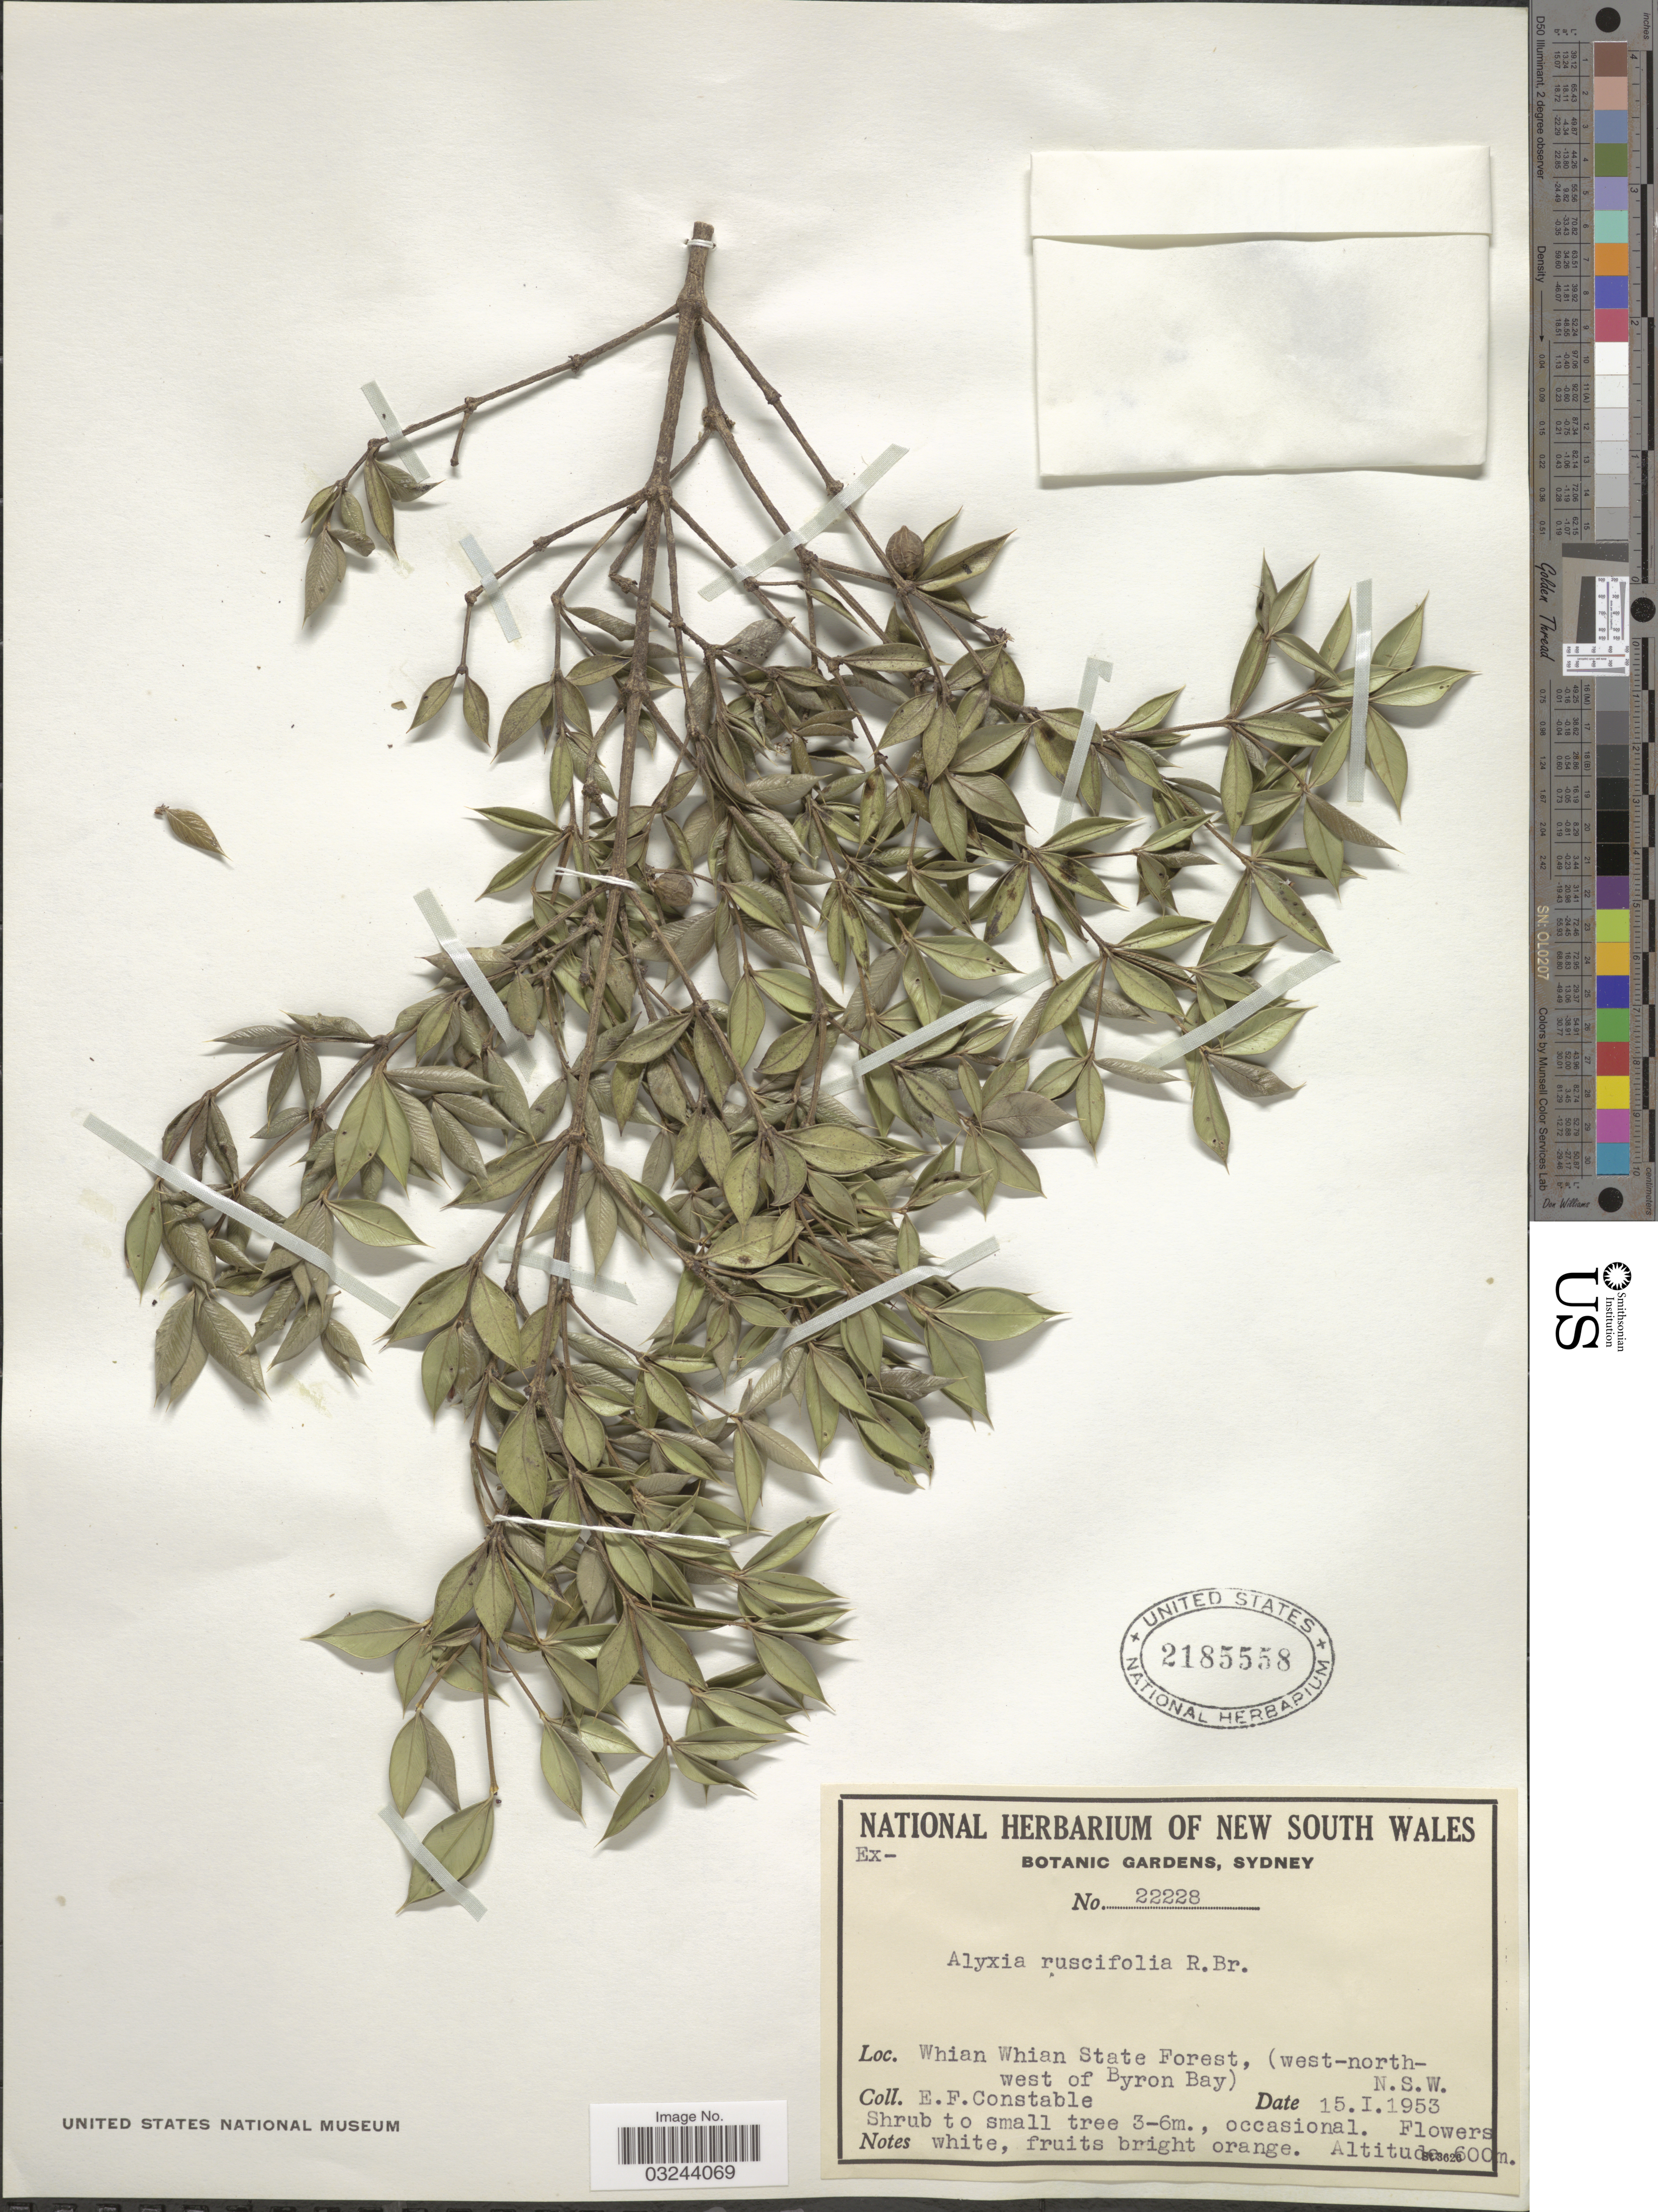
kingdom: Plantae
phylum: Tracheophyta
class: Magnoliopsida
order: Gentianales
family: Apocynaceae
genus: Alyxia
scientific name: Alyxia ruscifolia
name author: R. Br.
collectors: E. F. Constable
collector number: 22228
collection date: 1953-01-15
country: Australia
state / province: New South Wales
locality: Whian Whian State Forest, (west-north-west of Byron Bay). N.S.W.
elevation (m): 600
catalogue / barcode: US 2185558